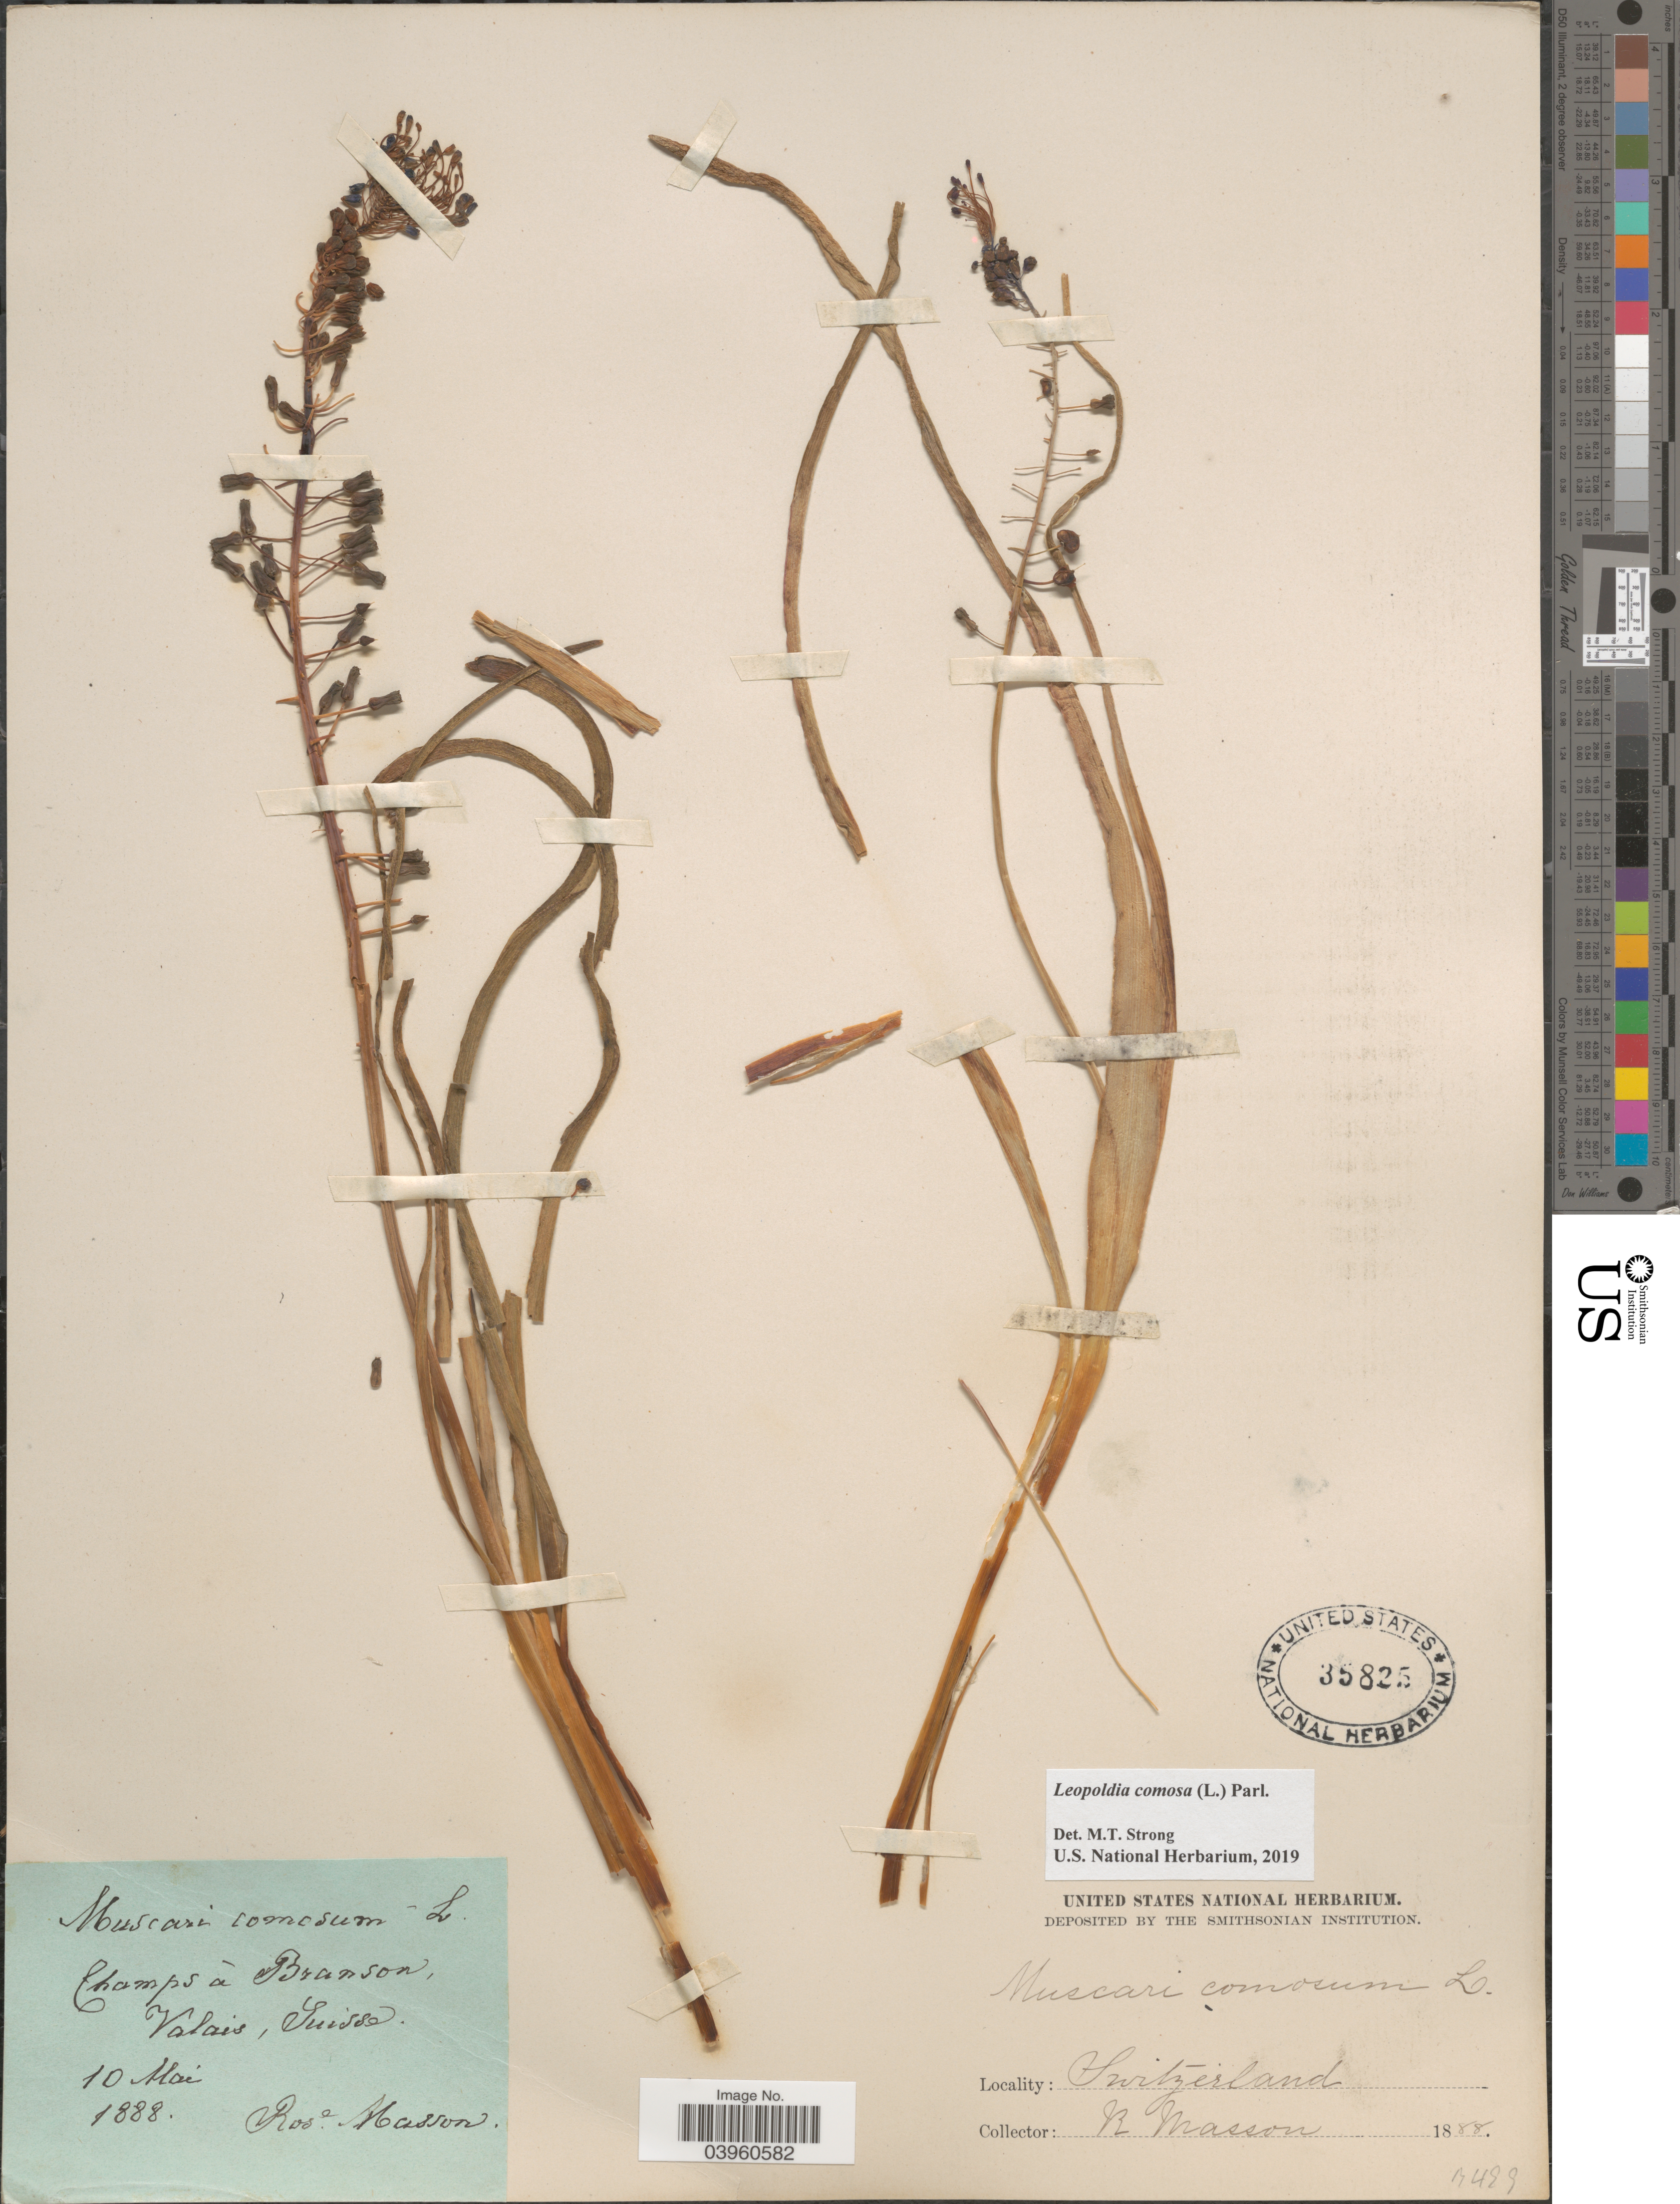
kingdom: Plantae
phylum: Tracheophyta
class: Liliopsida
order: Asparagales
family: Asparagaceae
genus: Leopoldia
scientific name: Leopoldia comosa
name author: (L.) Parl.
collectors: R. Masson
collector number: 7429*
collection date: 1888-05-10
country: Switzerland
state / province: Valais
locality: Champs à Branson, Suisse.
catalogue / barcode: US 35825